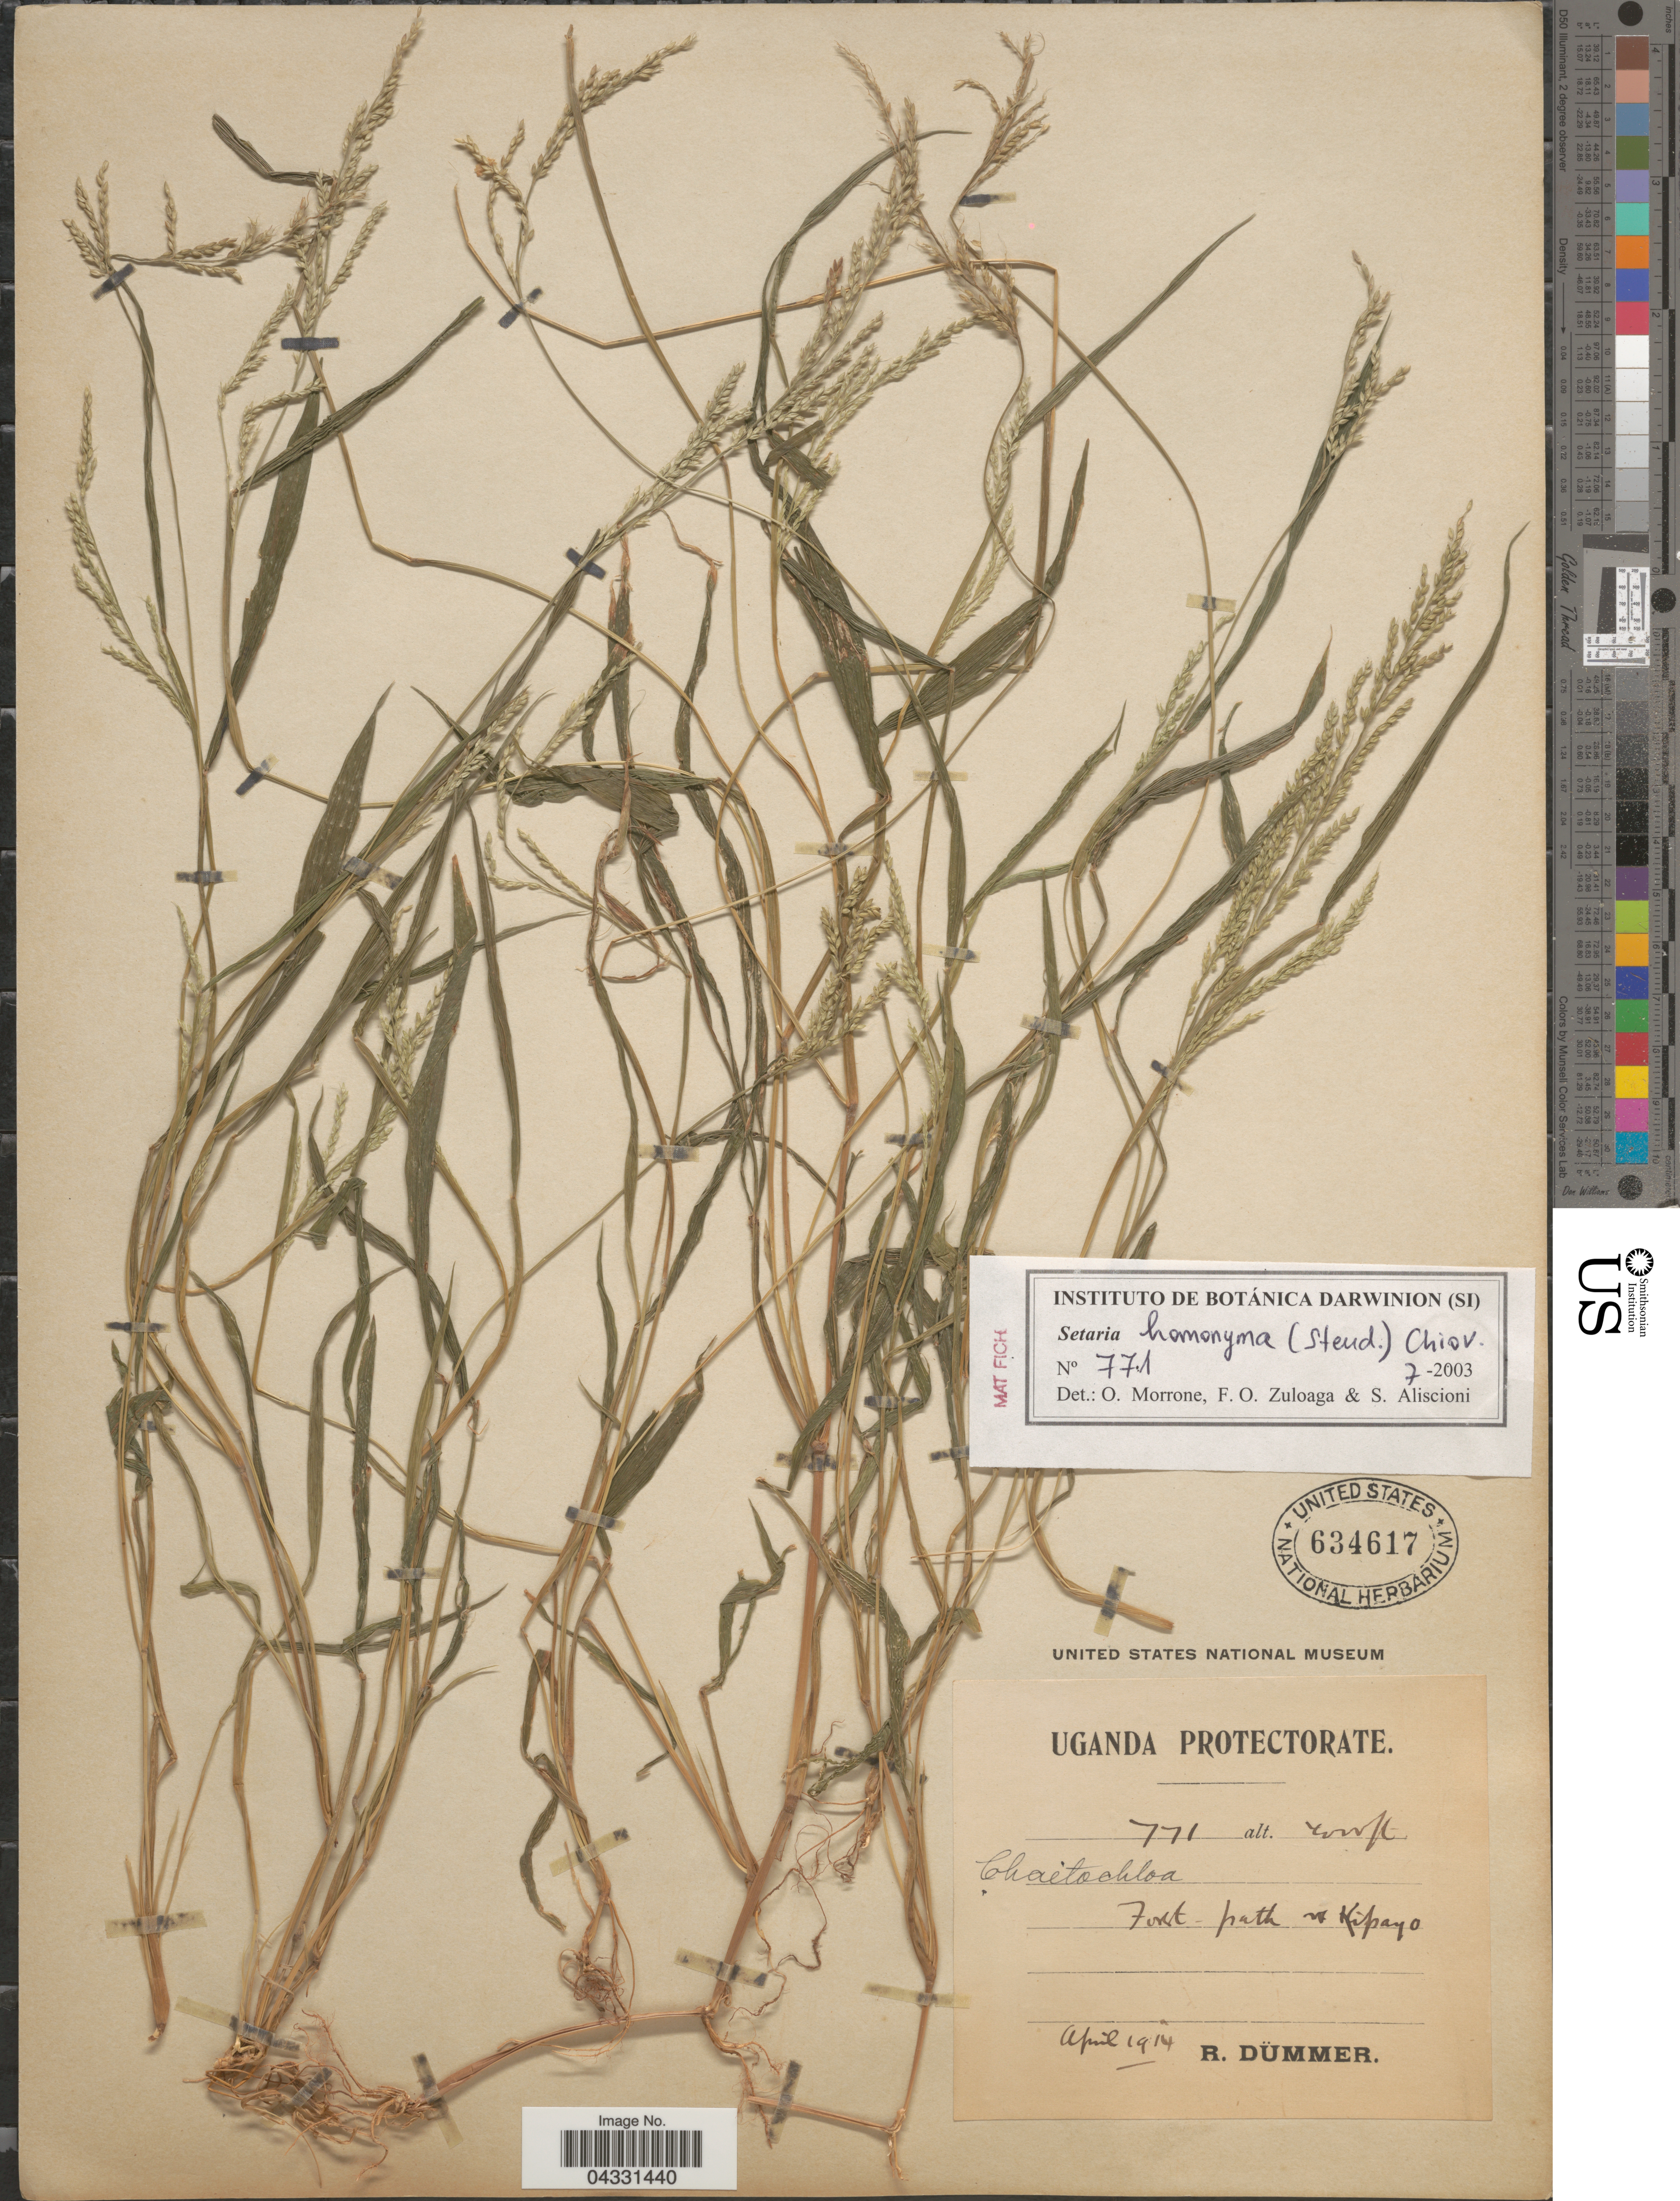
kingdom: Plantae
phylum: Tracheophyta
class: Liliopsida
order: Poales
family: Poaceae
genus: Setaria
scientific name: Setaria homonyma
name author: (Steud.) Chiov.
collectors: R. A. Dümmer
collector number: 771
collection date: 1914-04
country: Uganda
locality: Uganda Protectorate. Fort-path in Kipayo.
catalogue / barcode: US 634617